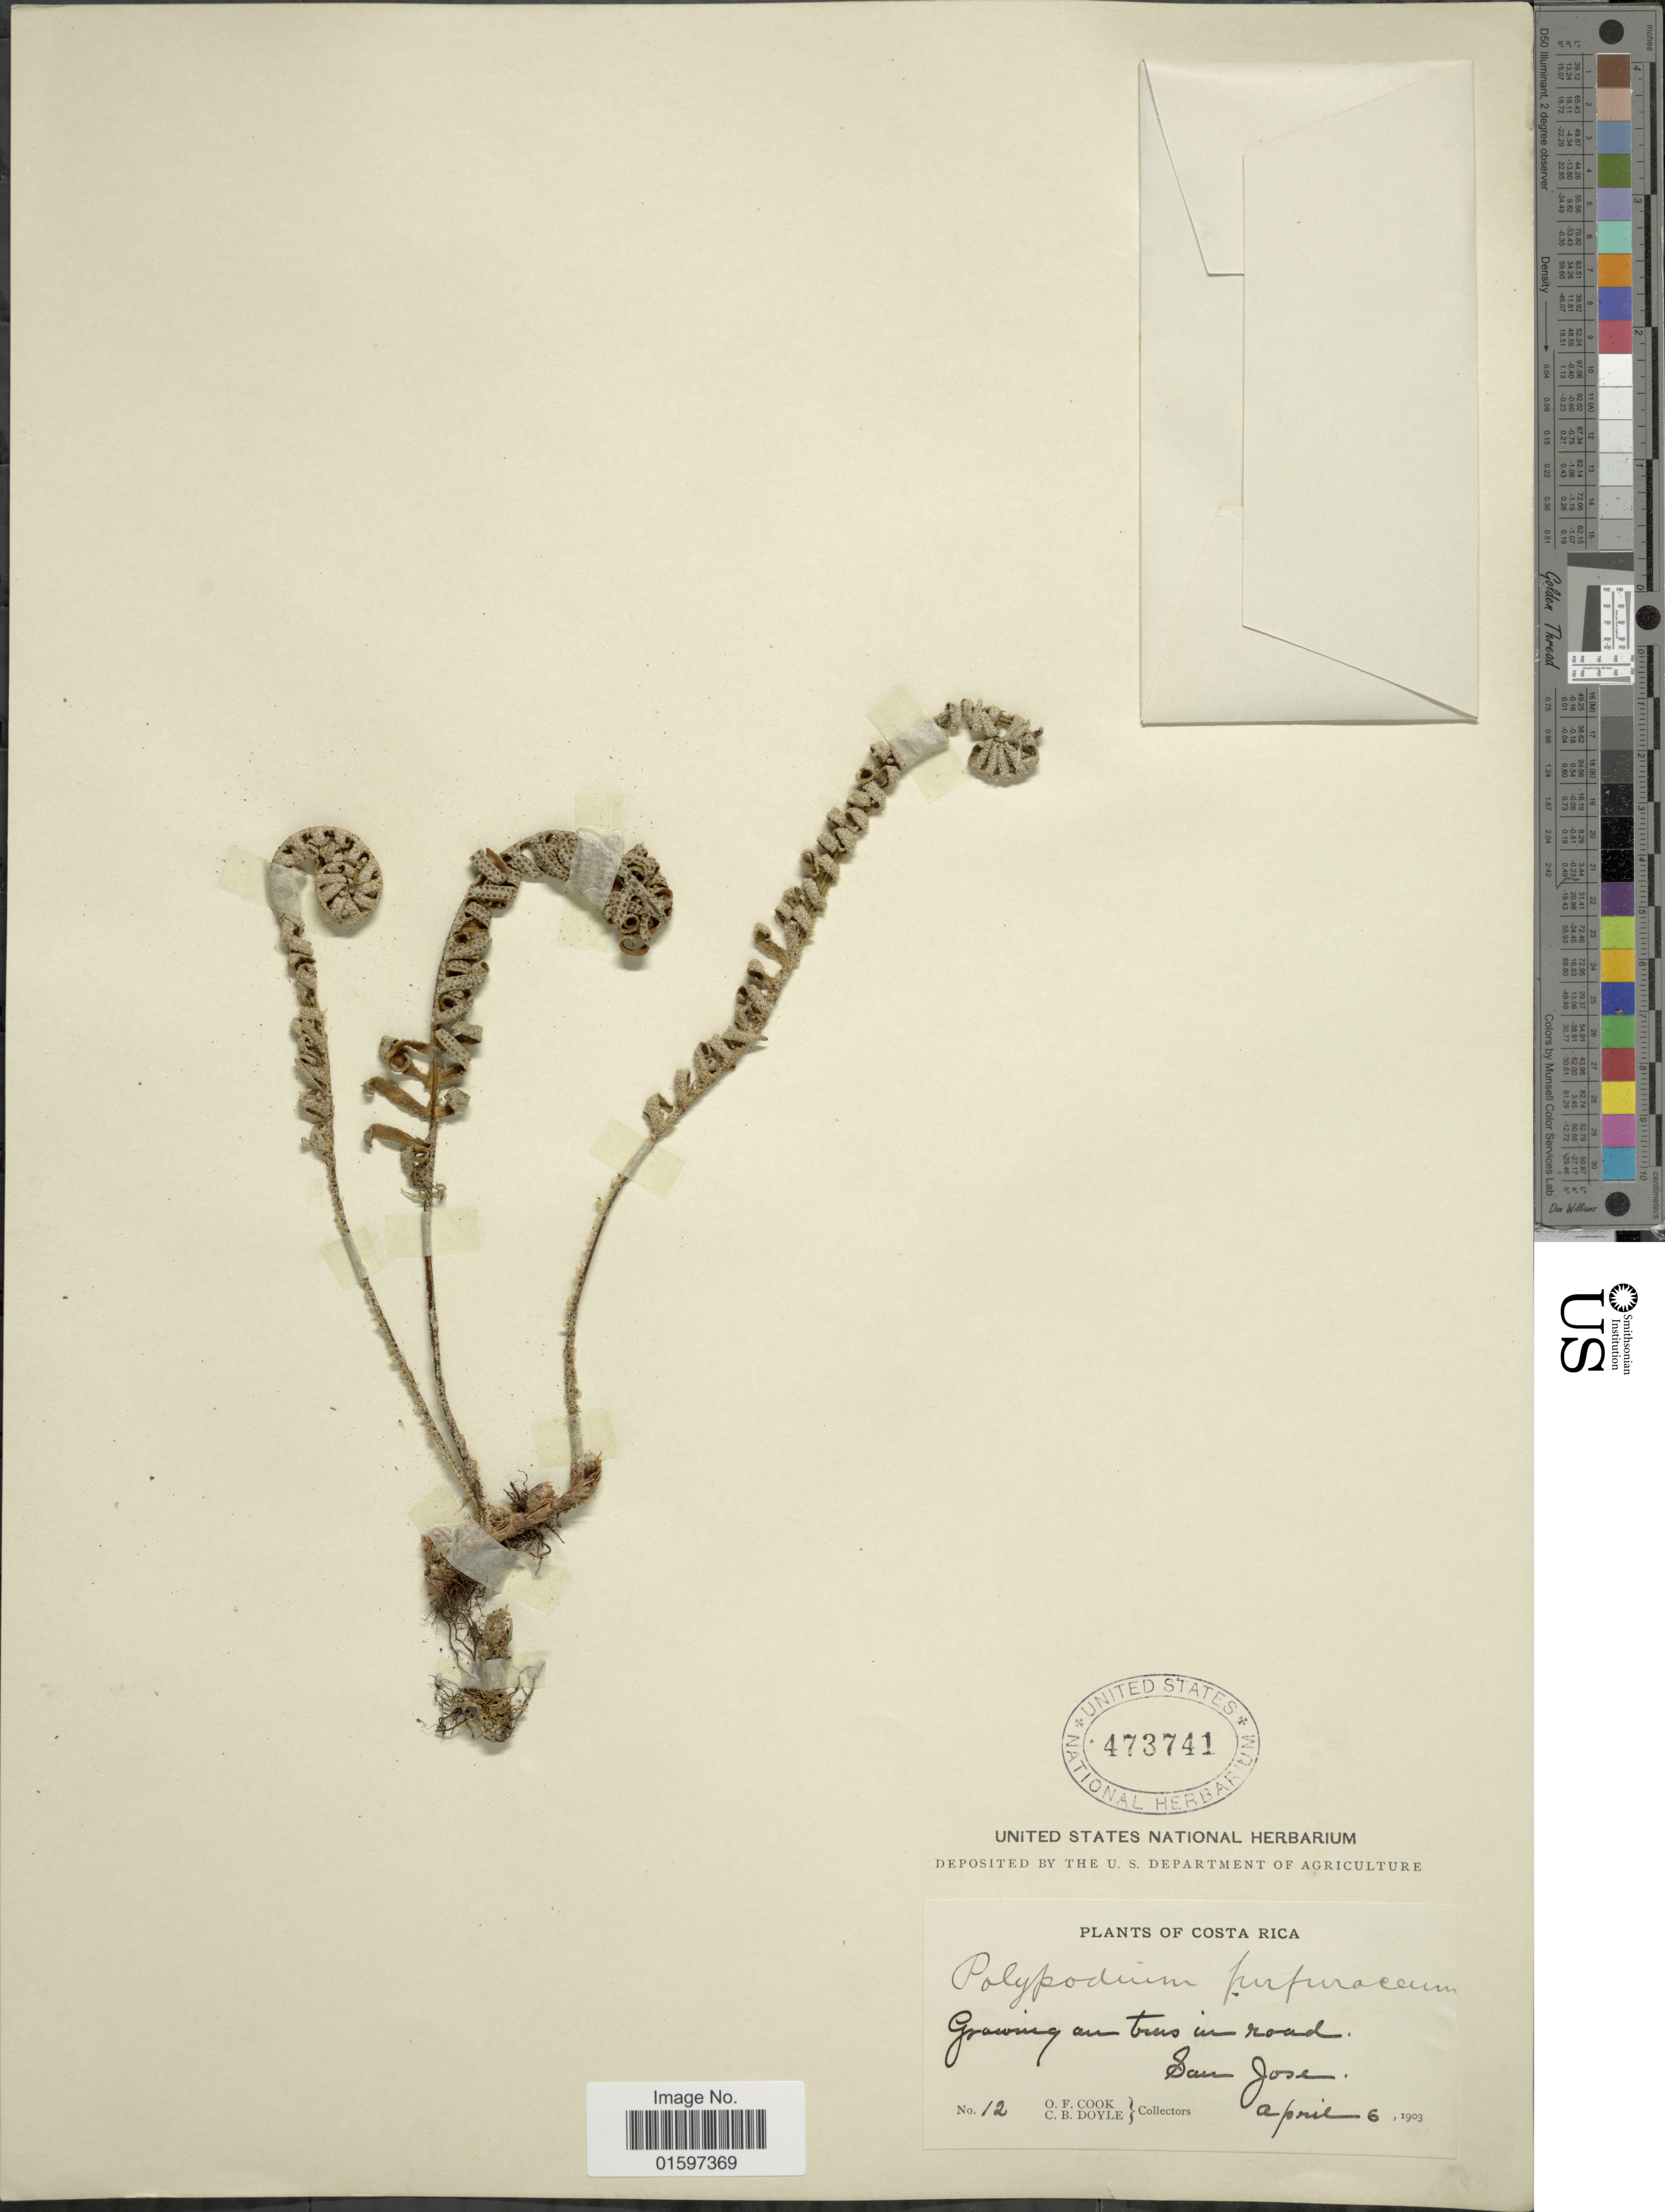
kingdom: Plantae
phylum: Tracheophyta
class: Polypodiopsida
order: Polypodiales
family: Polypodiaceae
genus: Pleopeltis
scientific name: Pleopeltis furfuracea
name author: (Schltdl. & Cham.) A.R. Sm. & Tejero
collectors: O. F. Cook & C. Doyle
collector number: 12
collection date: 1903-04-06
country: Costa Rica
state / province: San José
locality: Costa Ricam growing on trees in road, San Jose.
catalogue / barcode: US 473741